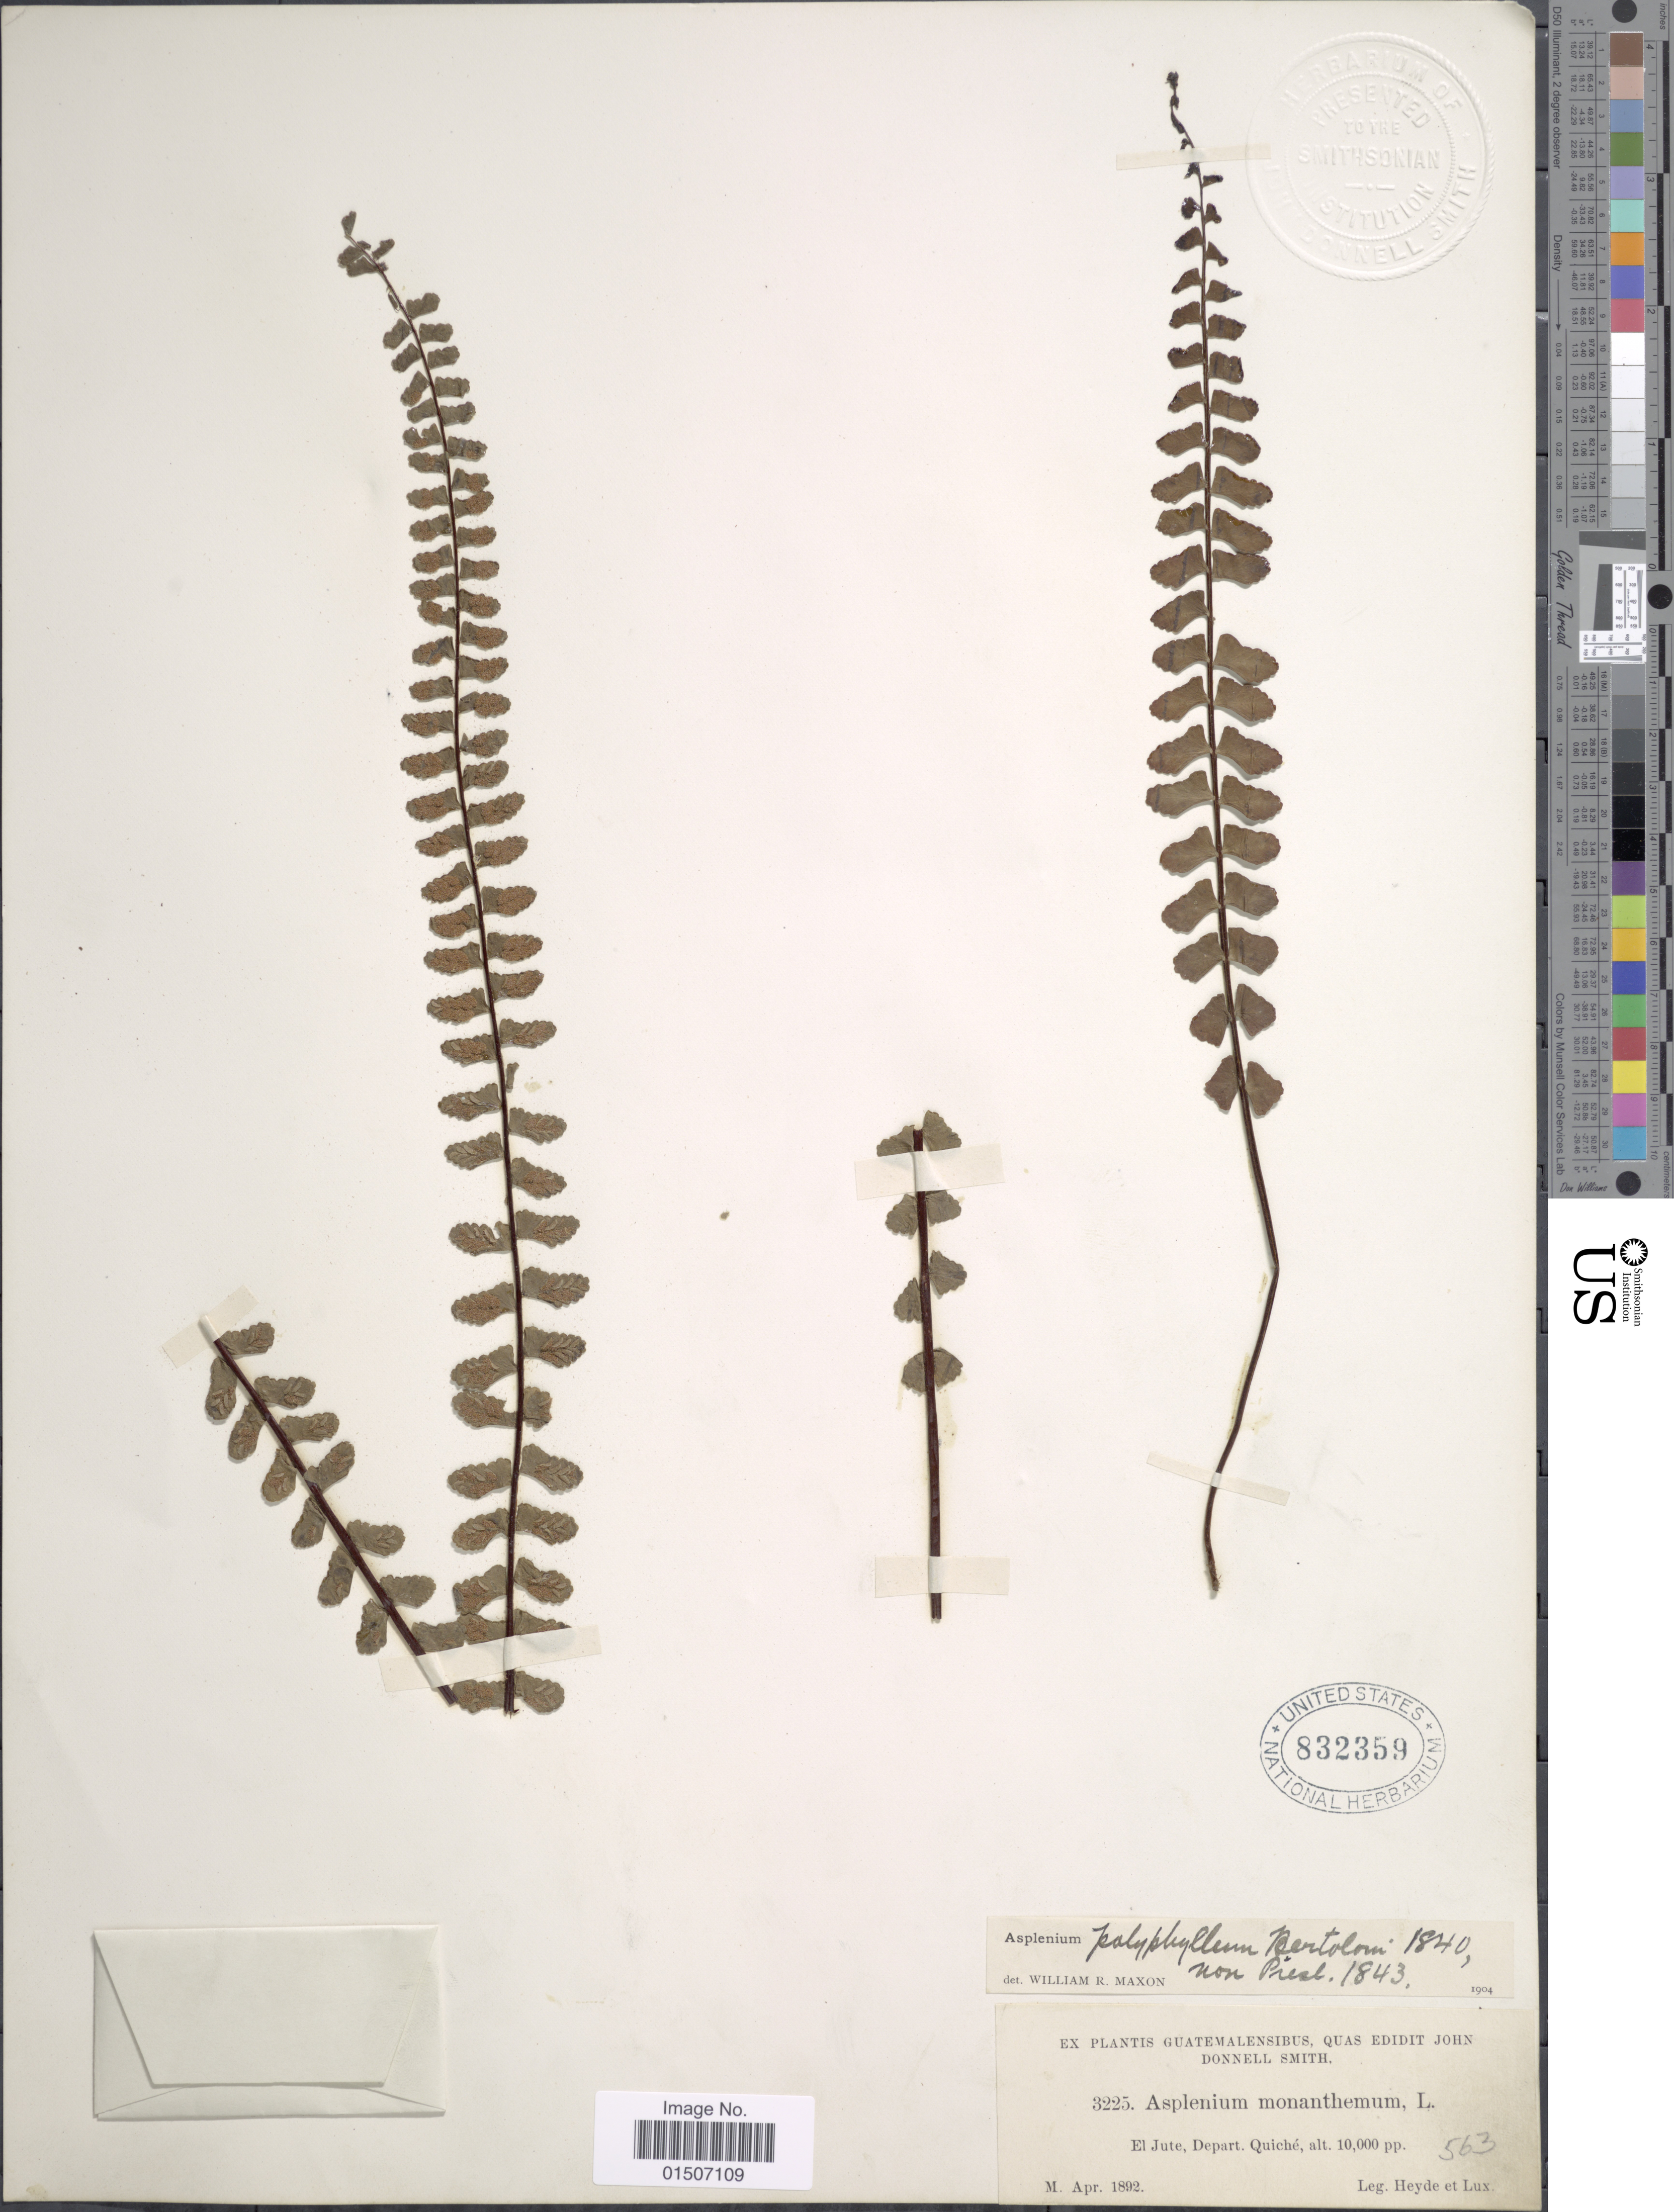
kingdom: Plantae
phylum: Tracheophyta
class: Polypodiopsida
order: Polypodiales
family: Aspleniaceae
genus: Asplenium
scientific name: Asplenium monanthes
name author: L.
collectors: Heyde & Lux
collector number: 3225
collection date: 1892-04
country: Guatemala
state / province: El Quiché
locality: El Jute, Depart. Quiché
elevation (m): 3048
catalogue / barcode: US 832359